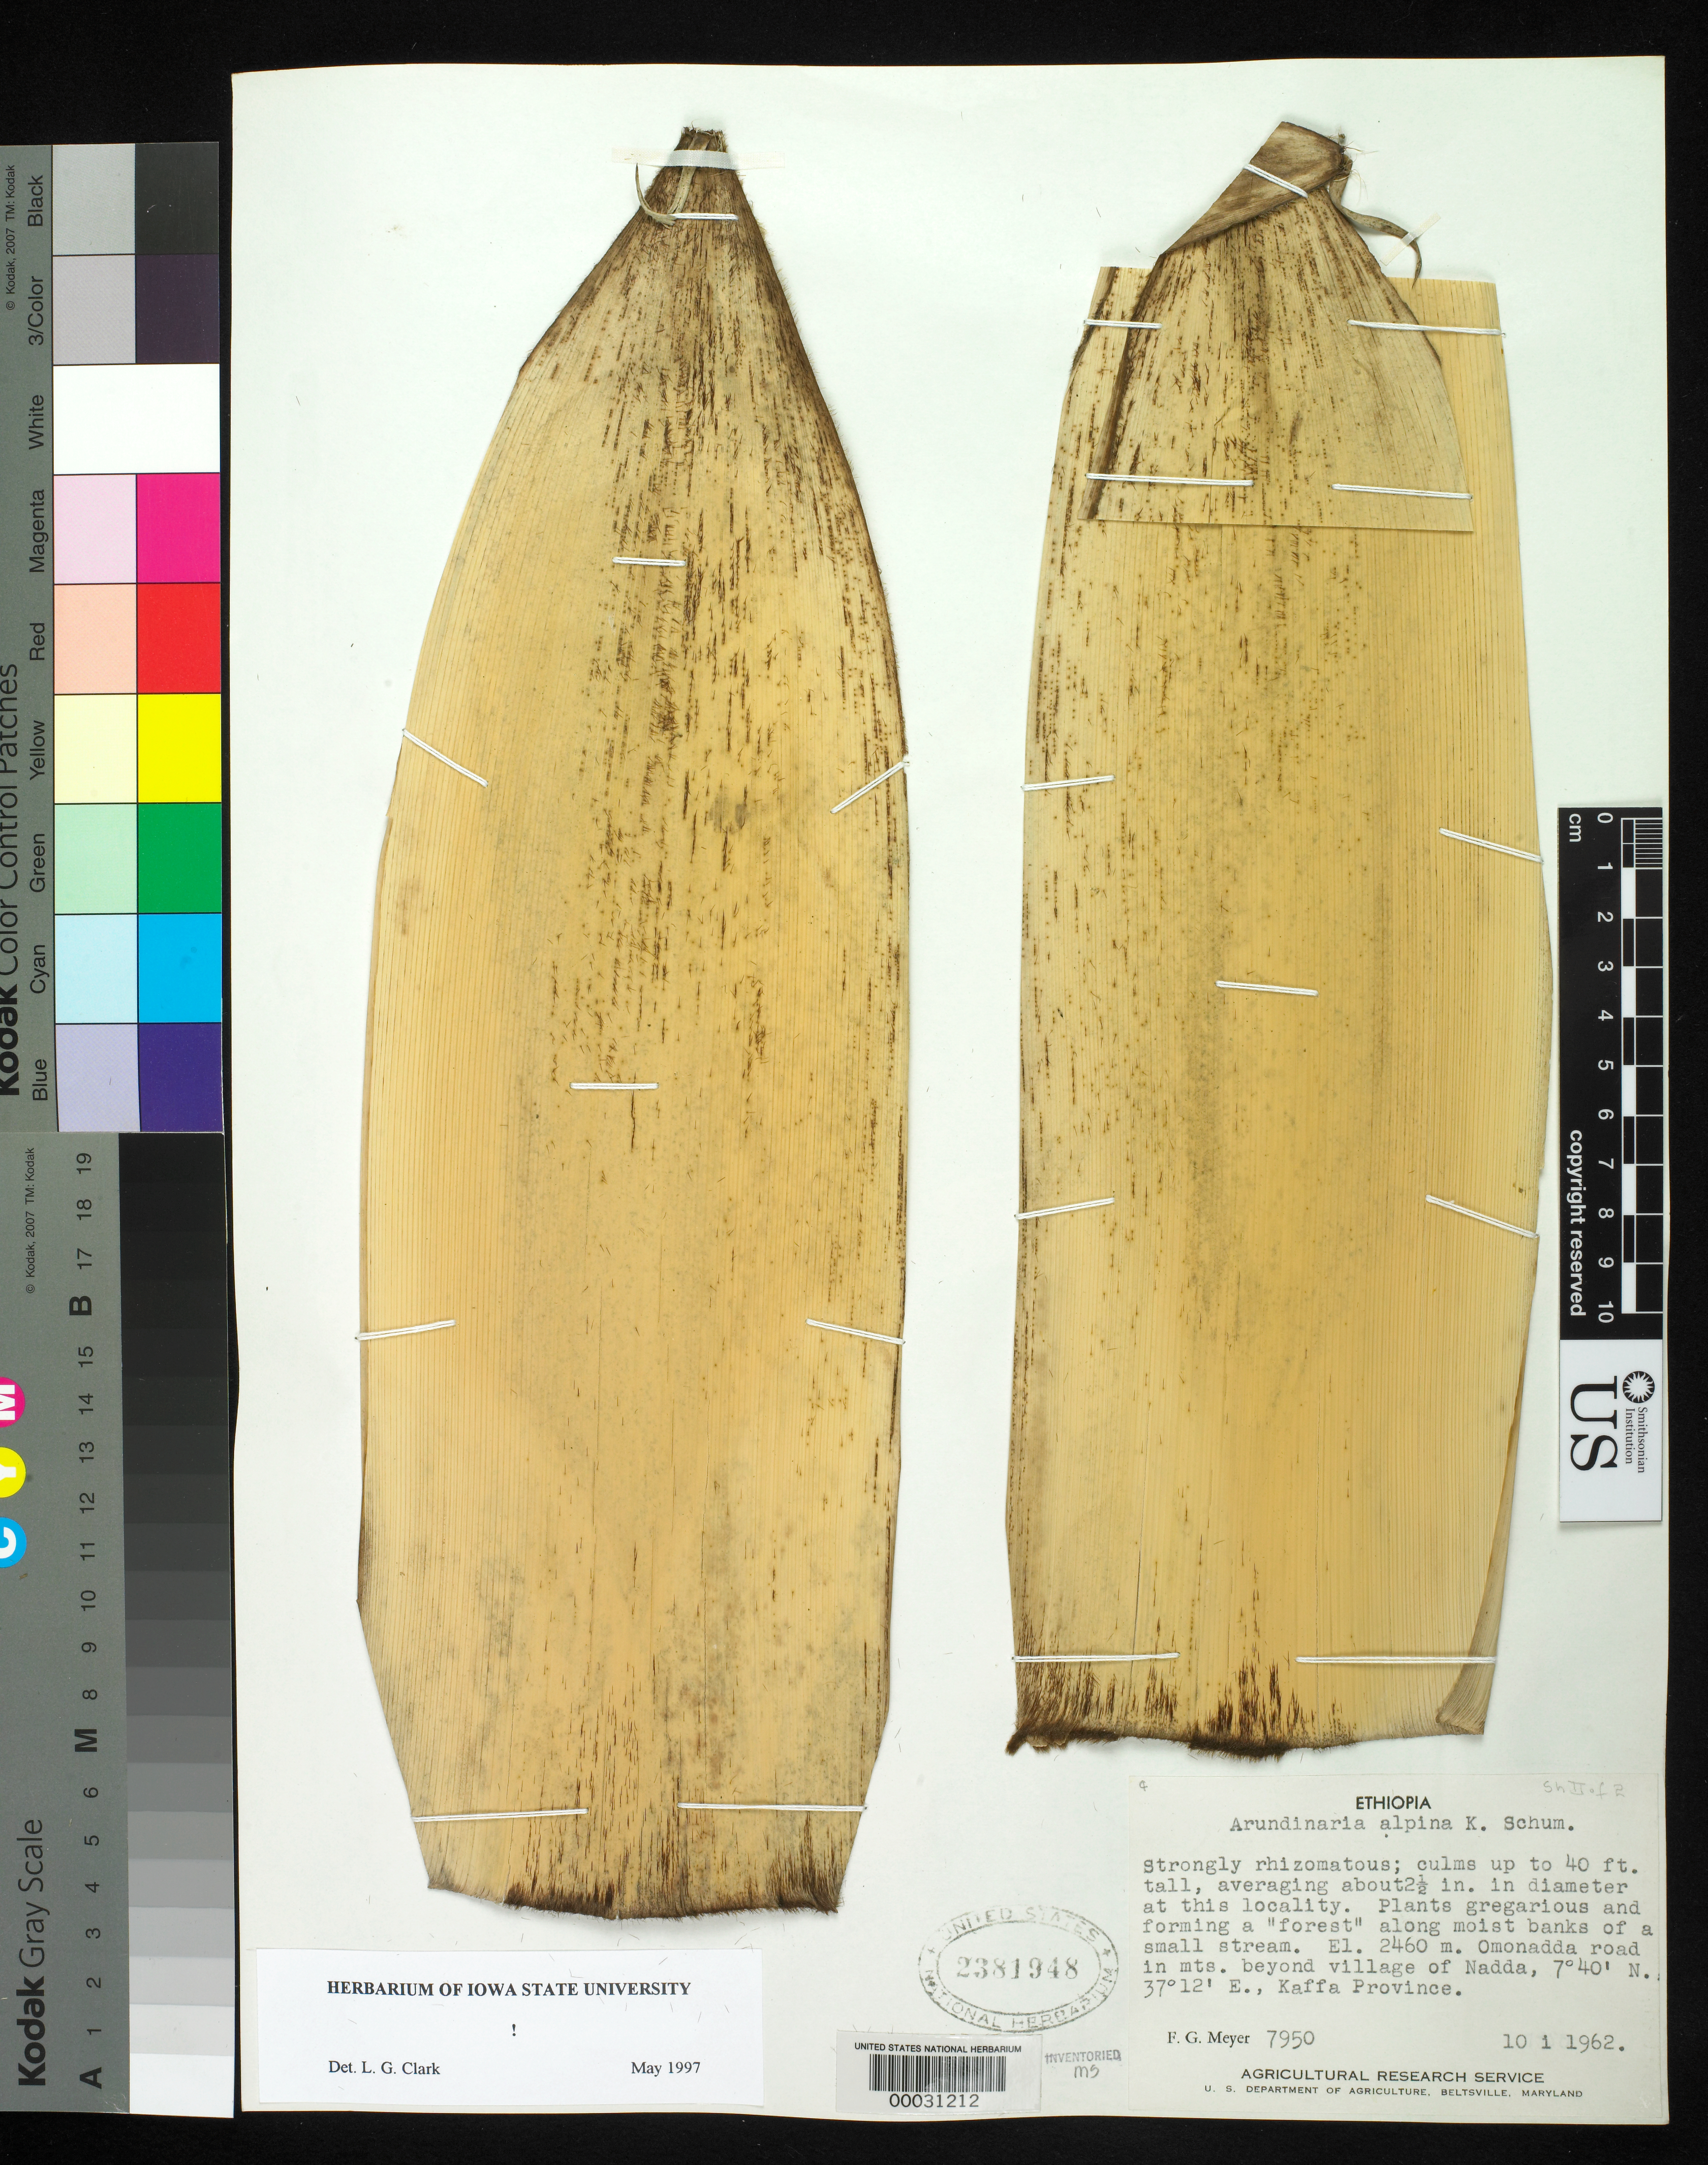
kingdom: Plantae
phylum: Tracheophyta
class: Liliopsida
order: Poales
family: Poaceae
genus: Oldeania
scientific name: Oldeania alpina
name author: (K. Schum.) Stapleton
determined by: Poaceae Reorganization Project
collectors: F. G. Meyer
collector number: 7950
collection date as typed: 10 Jan 1962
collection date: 1962-01-10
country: Ethiopia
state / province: South West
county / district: Keffa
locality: Nadda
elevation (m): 2460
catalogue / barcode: US 2381948